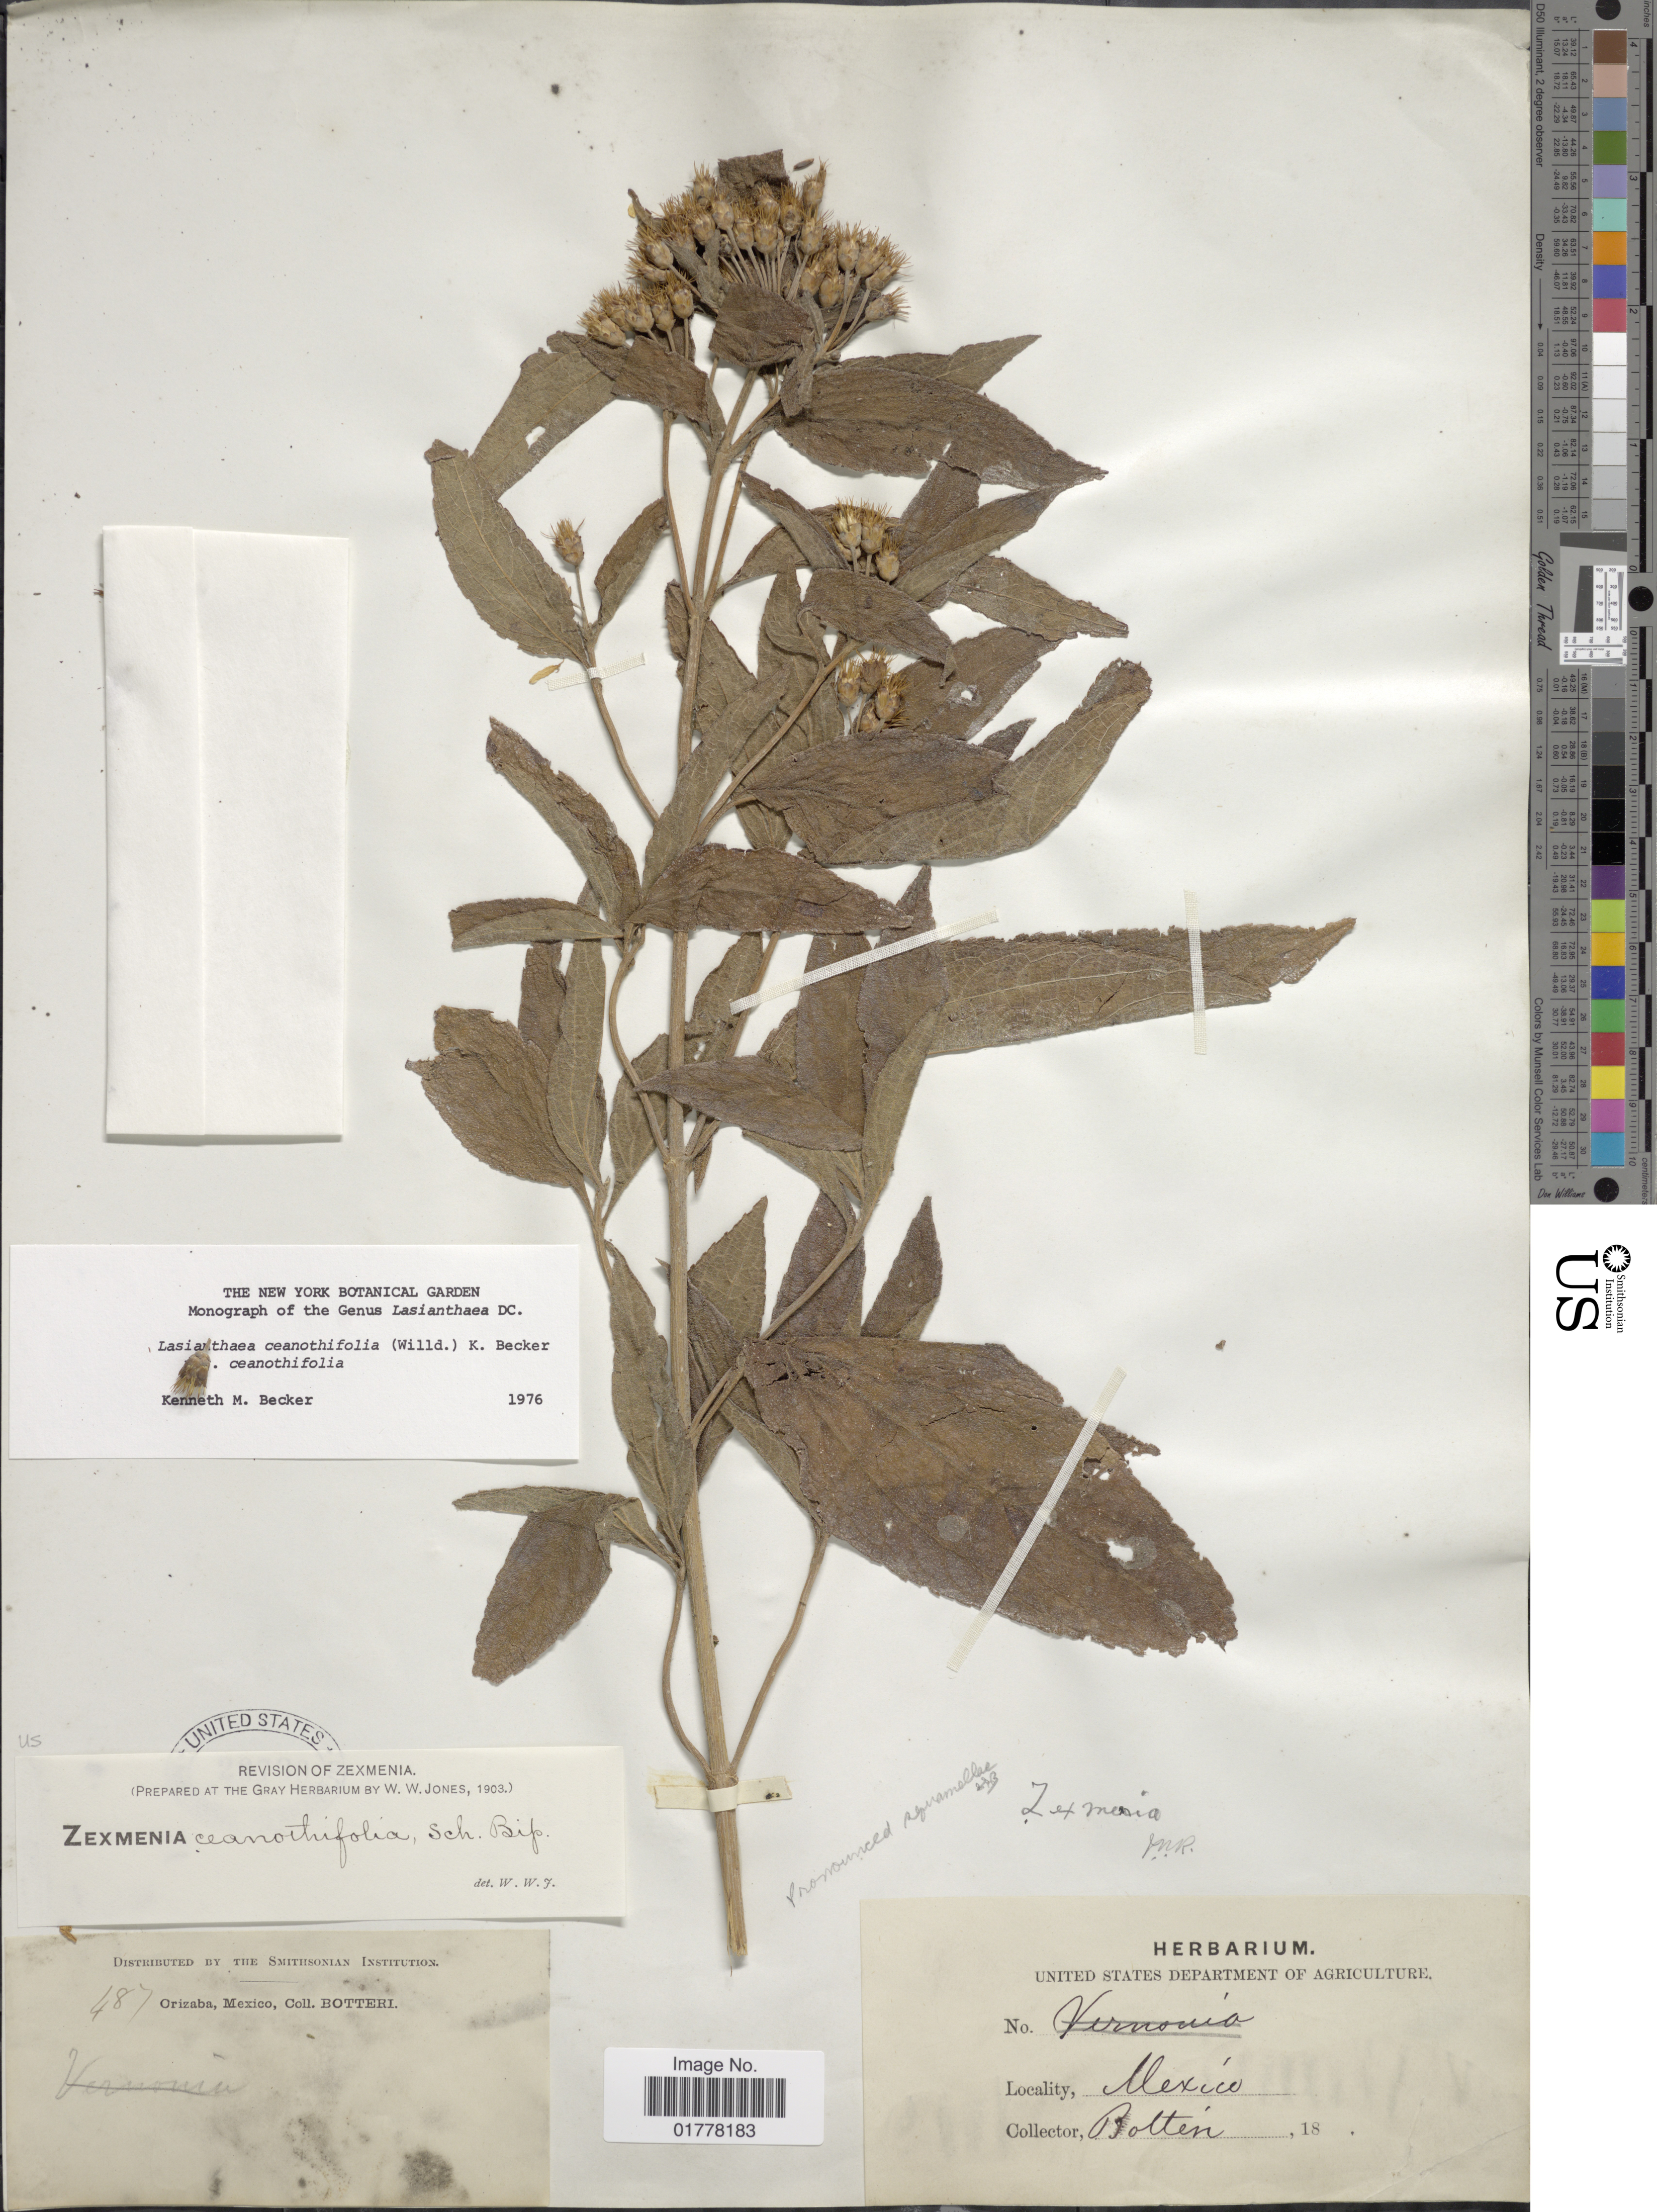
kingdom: Plantae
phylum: Tracheophyta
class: Magnoliopsida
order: Asterales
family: Asteraceae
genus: Lasianthaea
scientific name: Lasianthaea ceanothifolia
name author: (Willd.) K.M. Becker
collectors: -. Botteri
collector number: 487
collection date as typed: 18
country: Mexico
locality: Orizaba